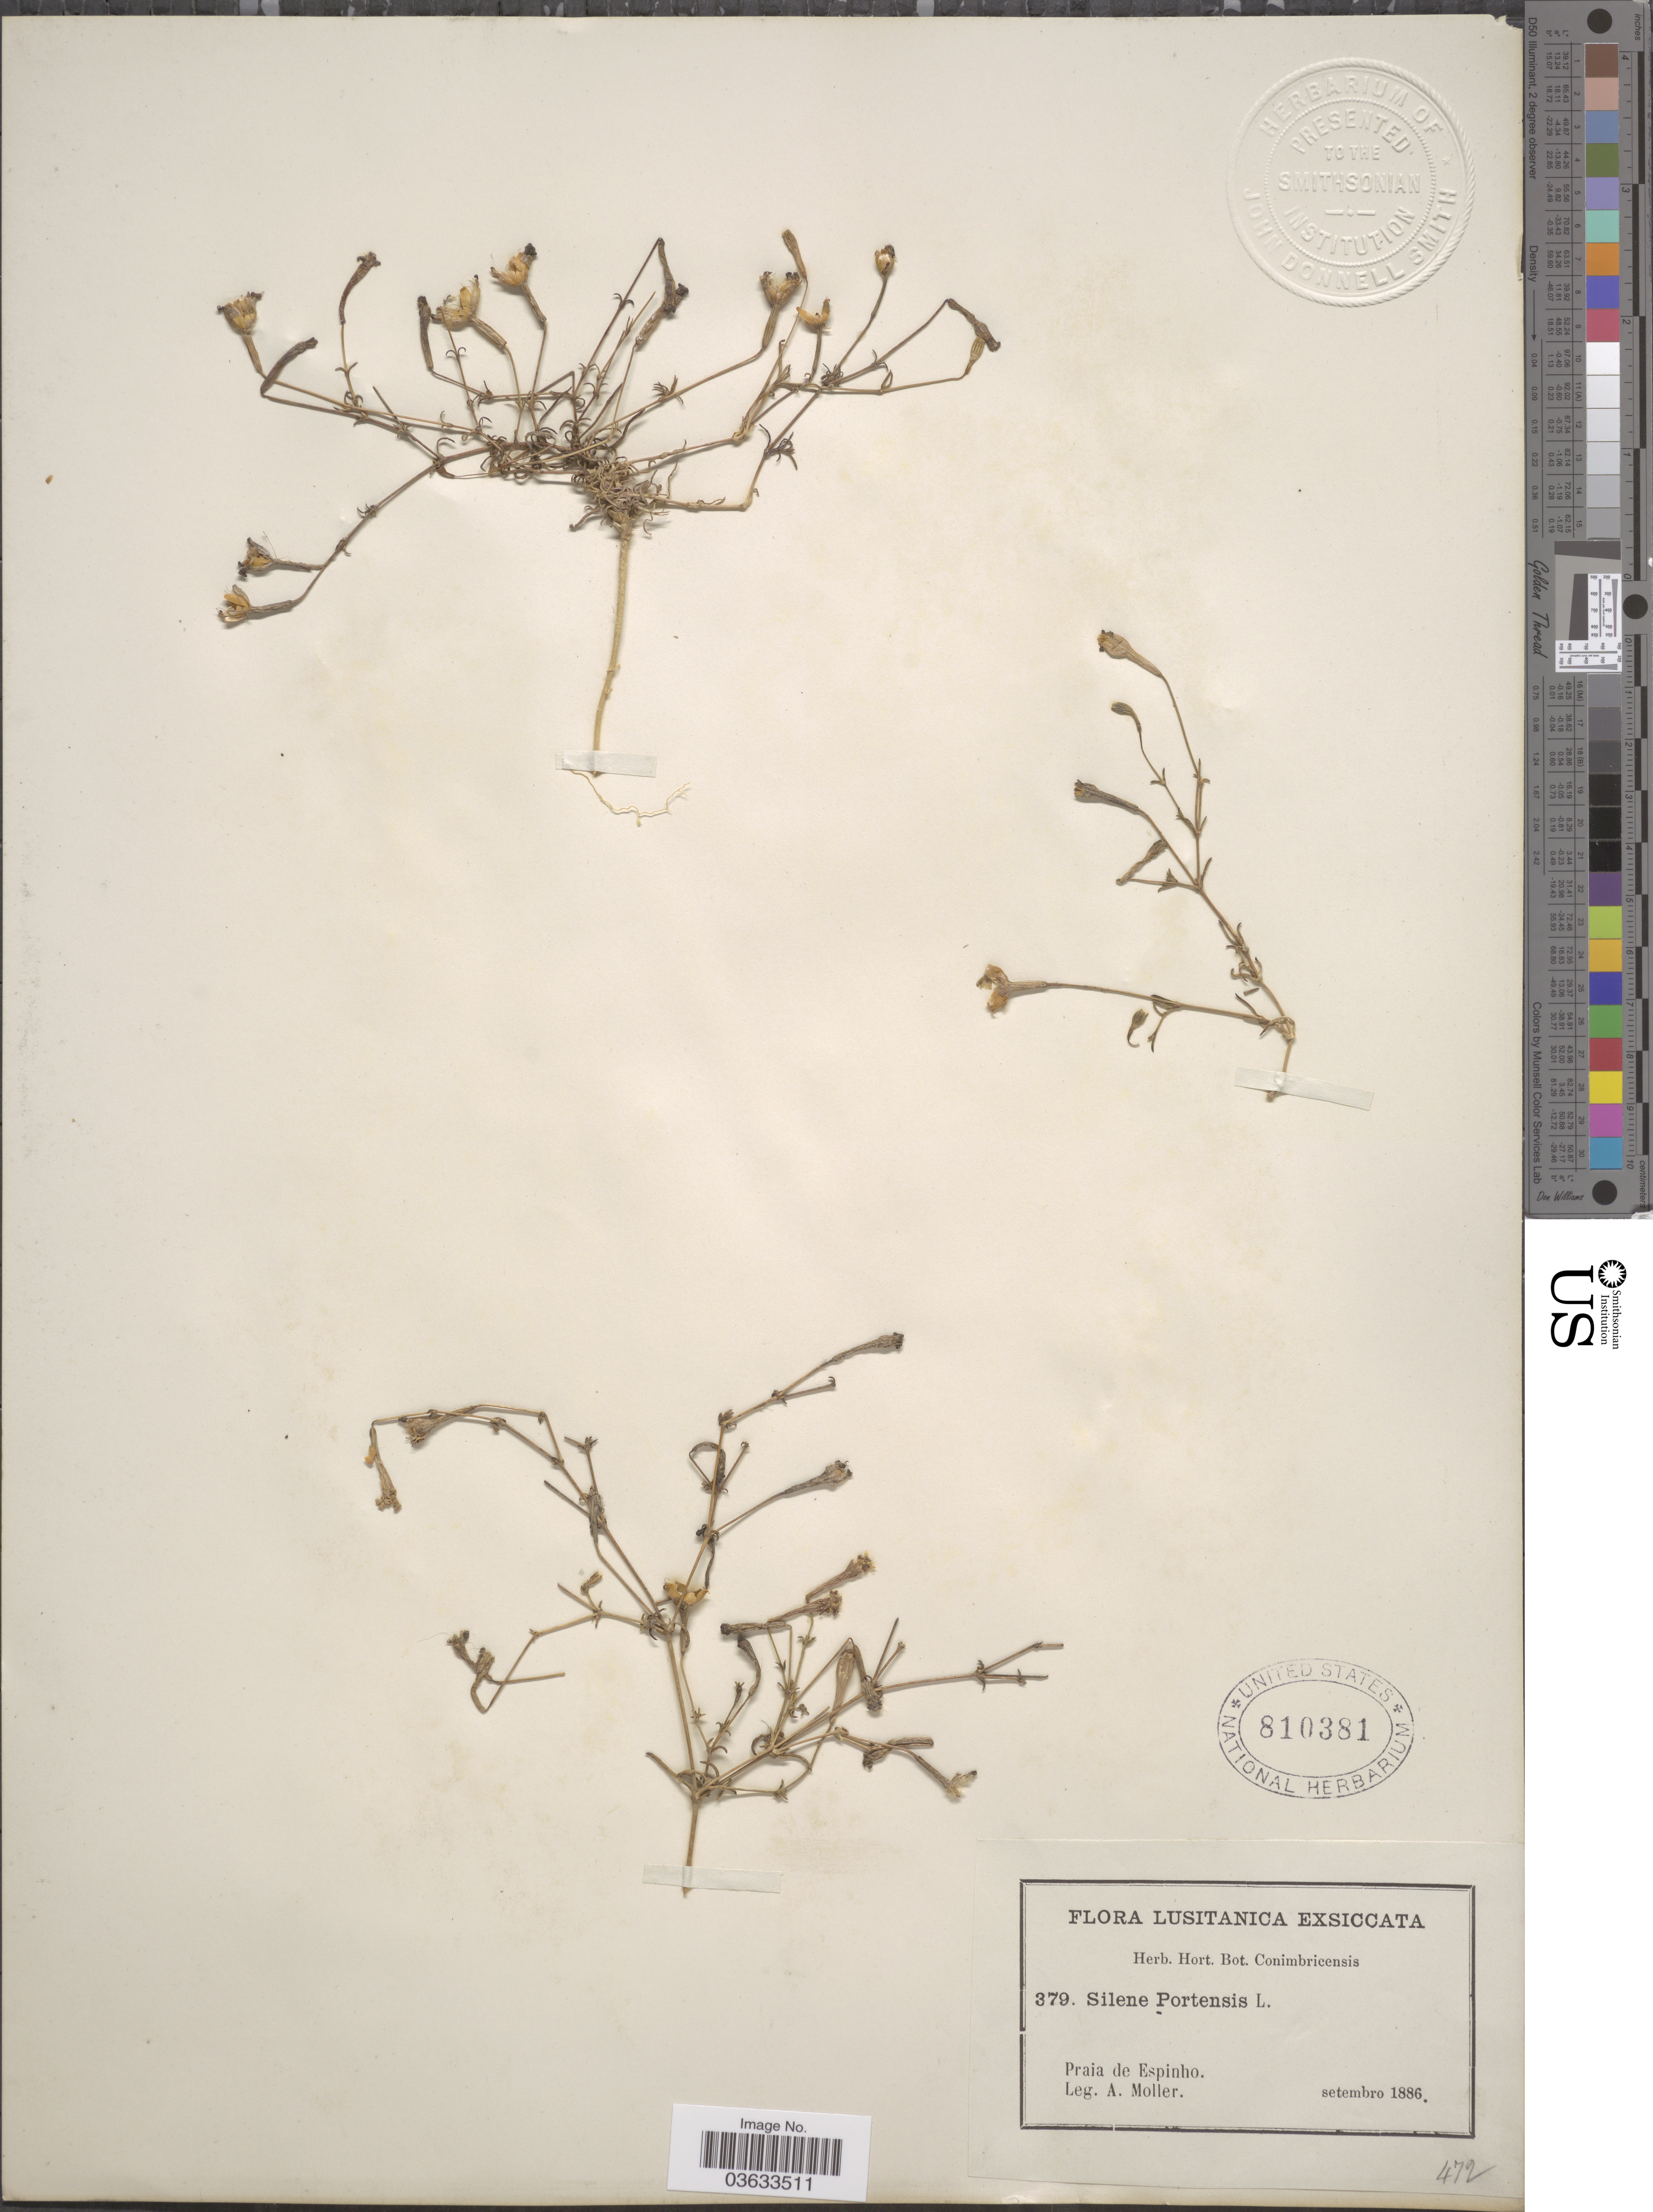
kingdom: Plantae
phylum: Tracheophyta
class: Magnoliopsida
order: Caryophyllales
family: Caryophyllaceae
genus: Silene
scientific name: Silene portensis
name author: L.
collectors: A. Moller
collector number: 379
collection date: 1886-09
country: Portugal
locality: Lusitanica. Praia de Espinho.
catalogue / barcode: US 810381